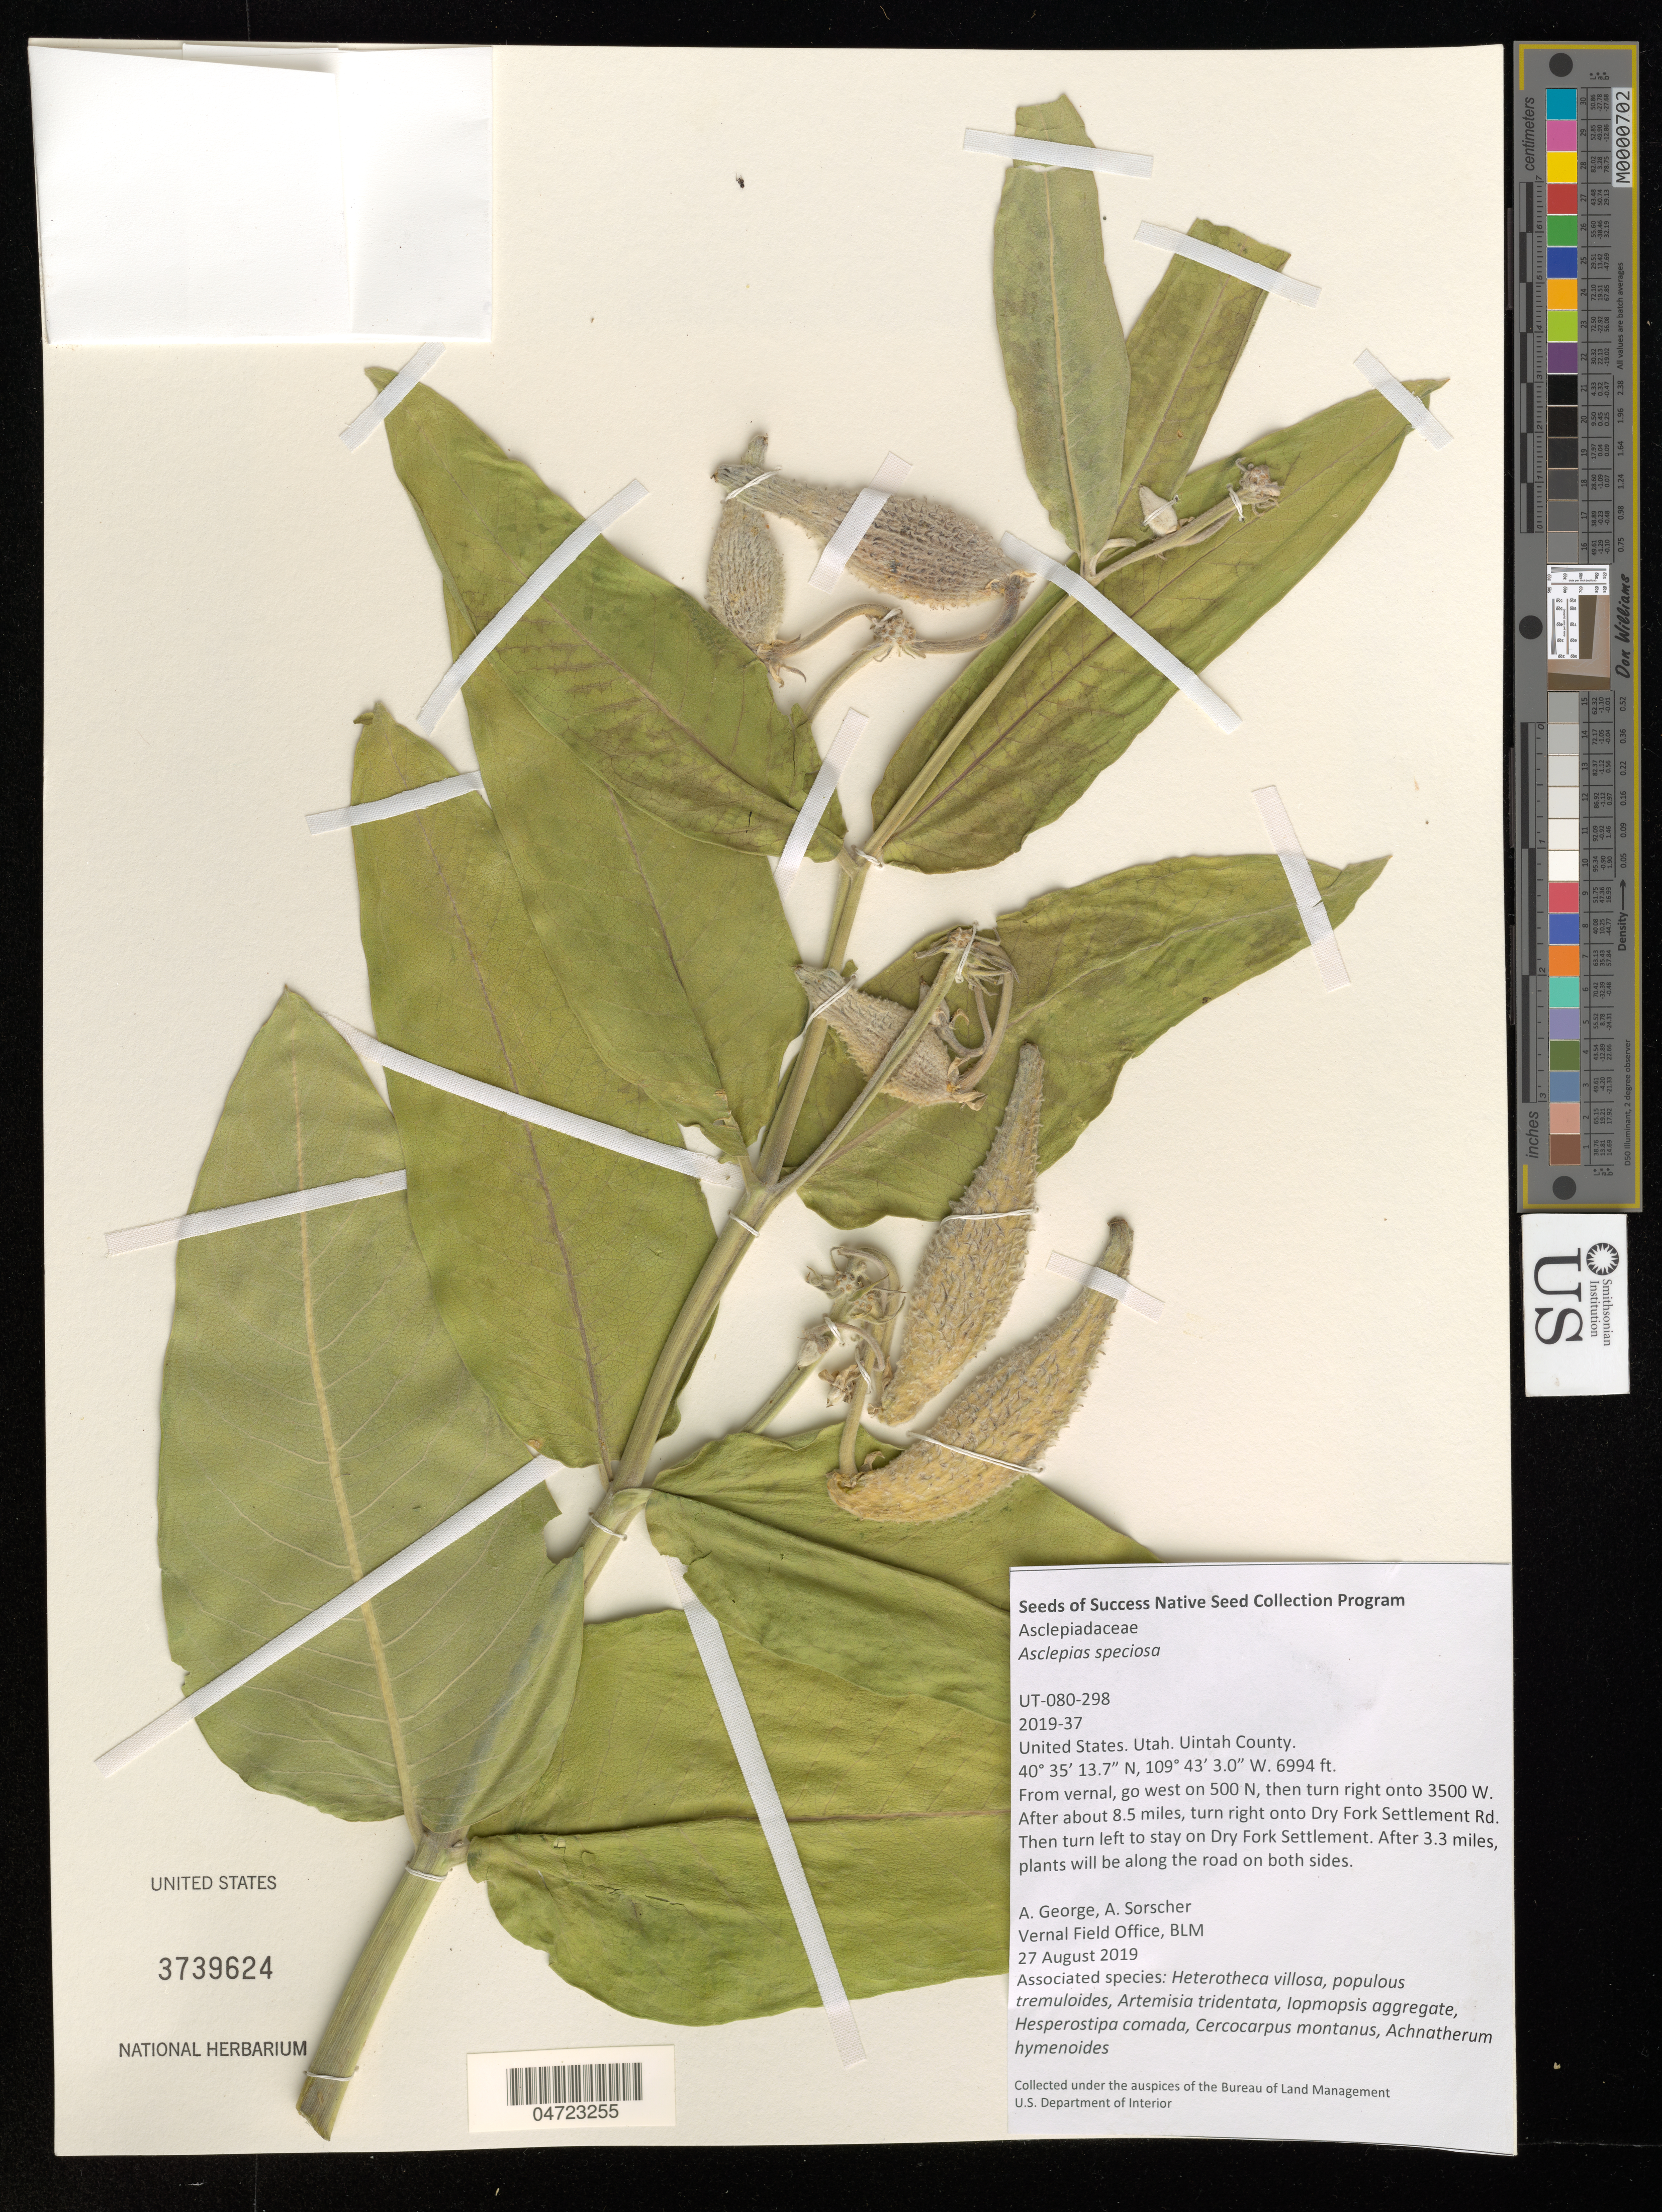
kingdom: Plantae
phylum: Tracheophyta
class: Magnoliopsida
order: Gentianales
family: Apocynaceae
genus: Asclepias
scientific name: Asclepias speciosa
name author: Torr.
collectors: A. George & A. Sorscher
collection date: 2019-08-27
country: United States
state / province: Utah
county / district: Uintah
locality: Uintah County. From vernal, go west on 500 N, then turn right onto 3500 W. After about 8.5 miles, turn right onto Dry Fork Settlement Rd. Then turn left to stay on Dry Fork Settlement. After 3.3 miles, plants will be along the road on both sides.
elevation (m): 2132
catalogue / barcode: US 3739624